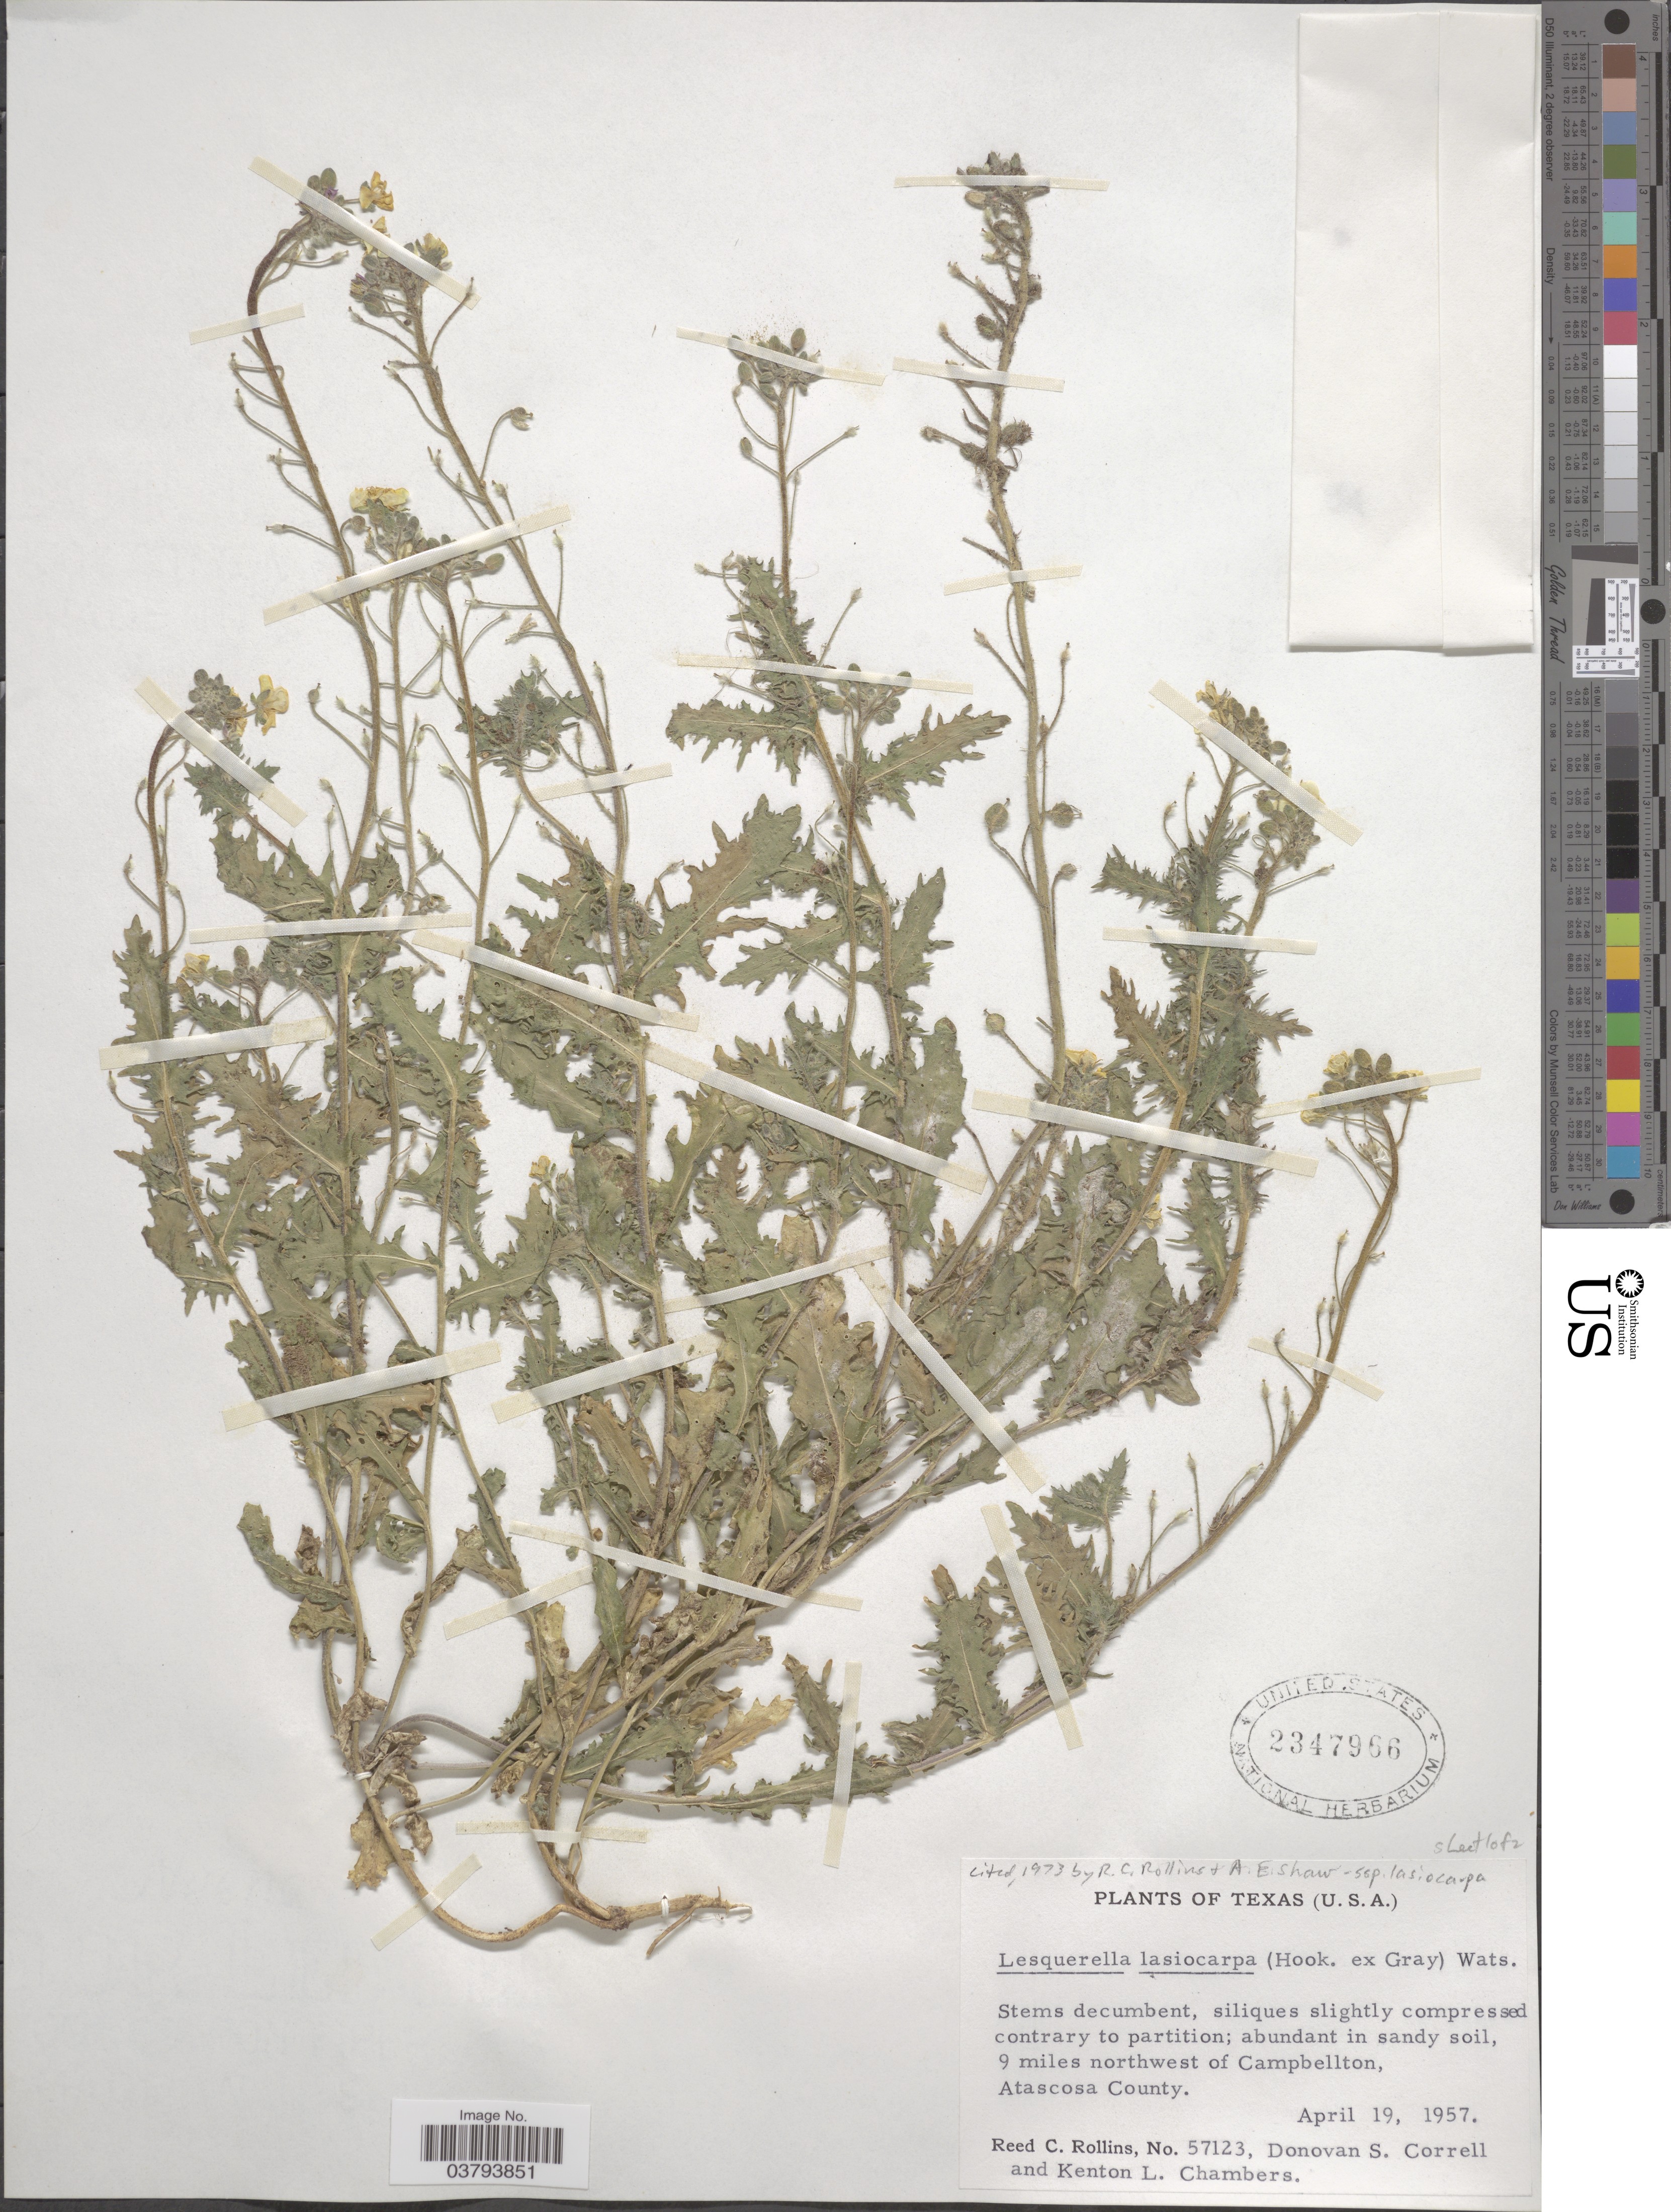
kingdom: Plantae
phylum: Tracheophyta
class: Magnoliopsida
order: Brassicales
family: Brassicaceae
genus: Lesquerella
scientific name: Lesquerella lasiocarpa subsp. lasiocarpa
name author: S. Watson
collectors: R. C. Rollins, D. S. Correll & K. L. Chambers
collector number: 57123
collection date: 1957-04-19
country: United States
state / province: Texas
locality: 9 miles northwest of Campbellton, Atascosa County.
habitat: abundant in sandy soil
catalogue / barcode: US 2347966